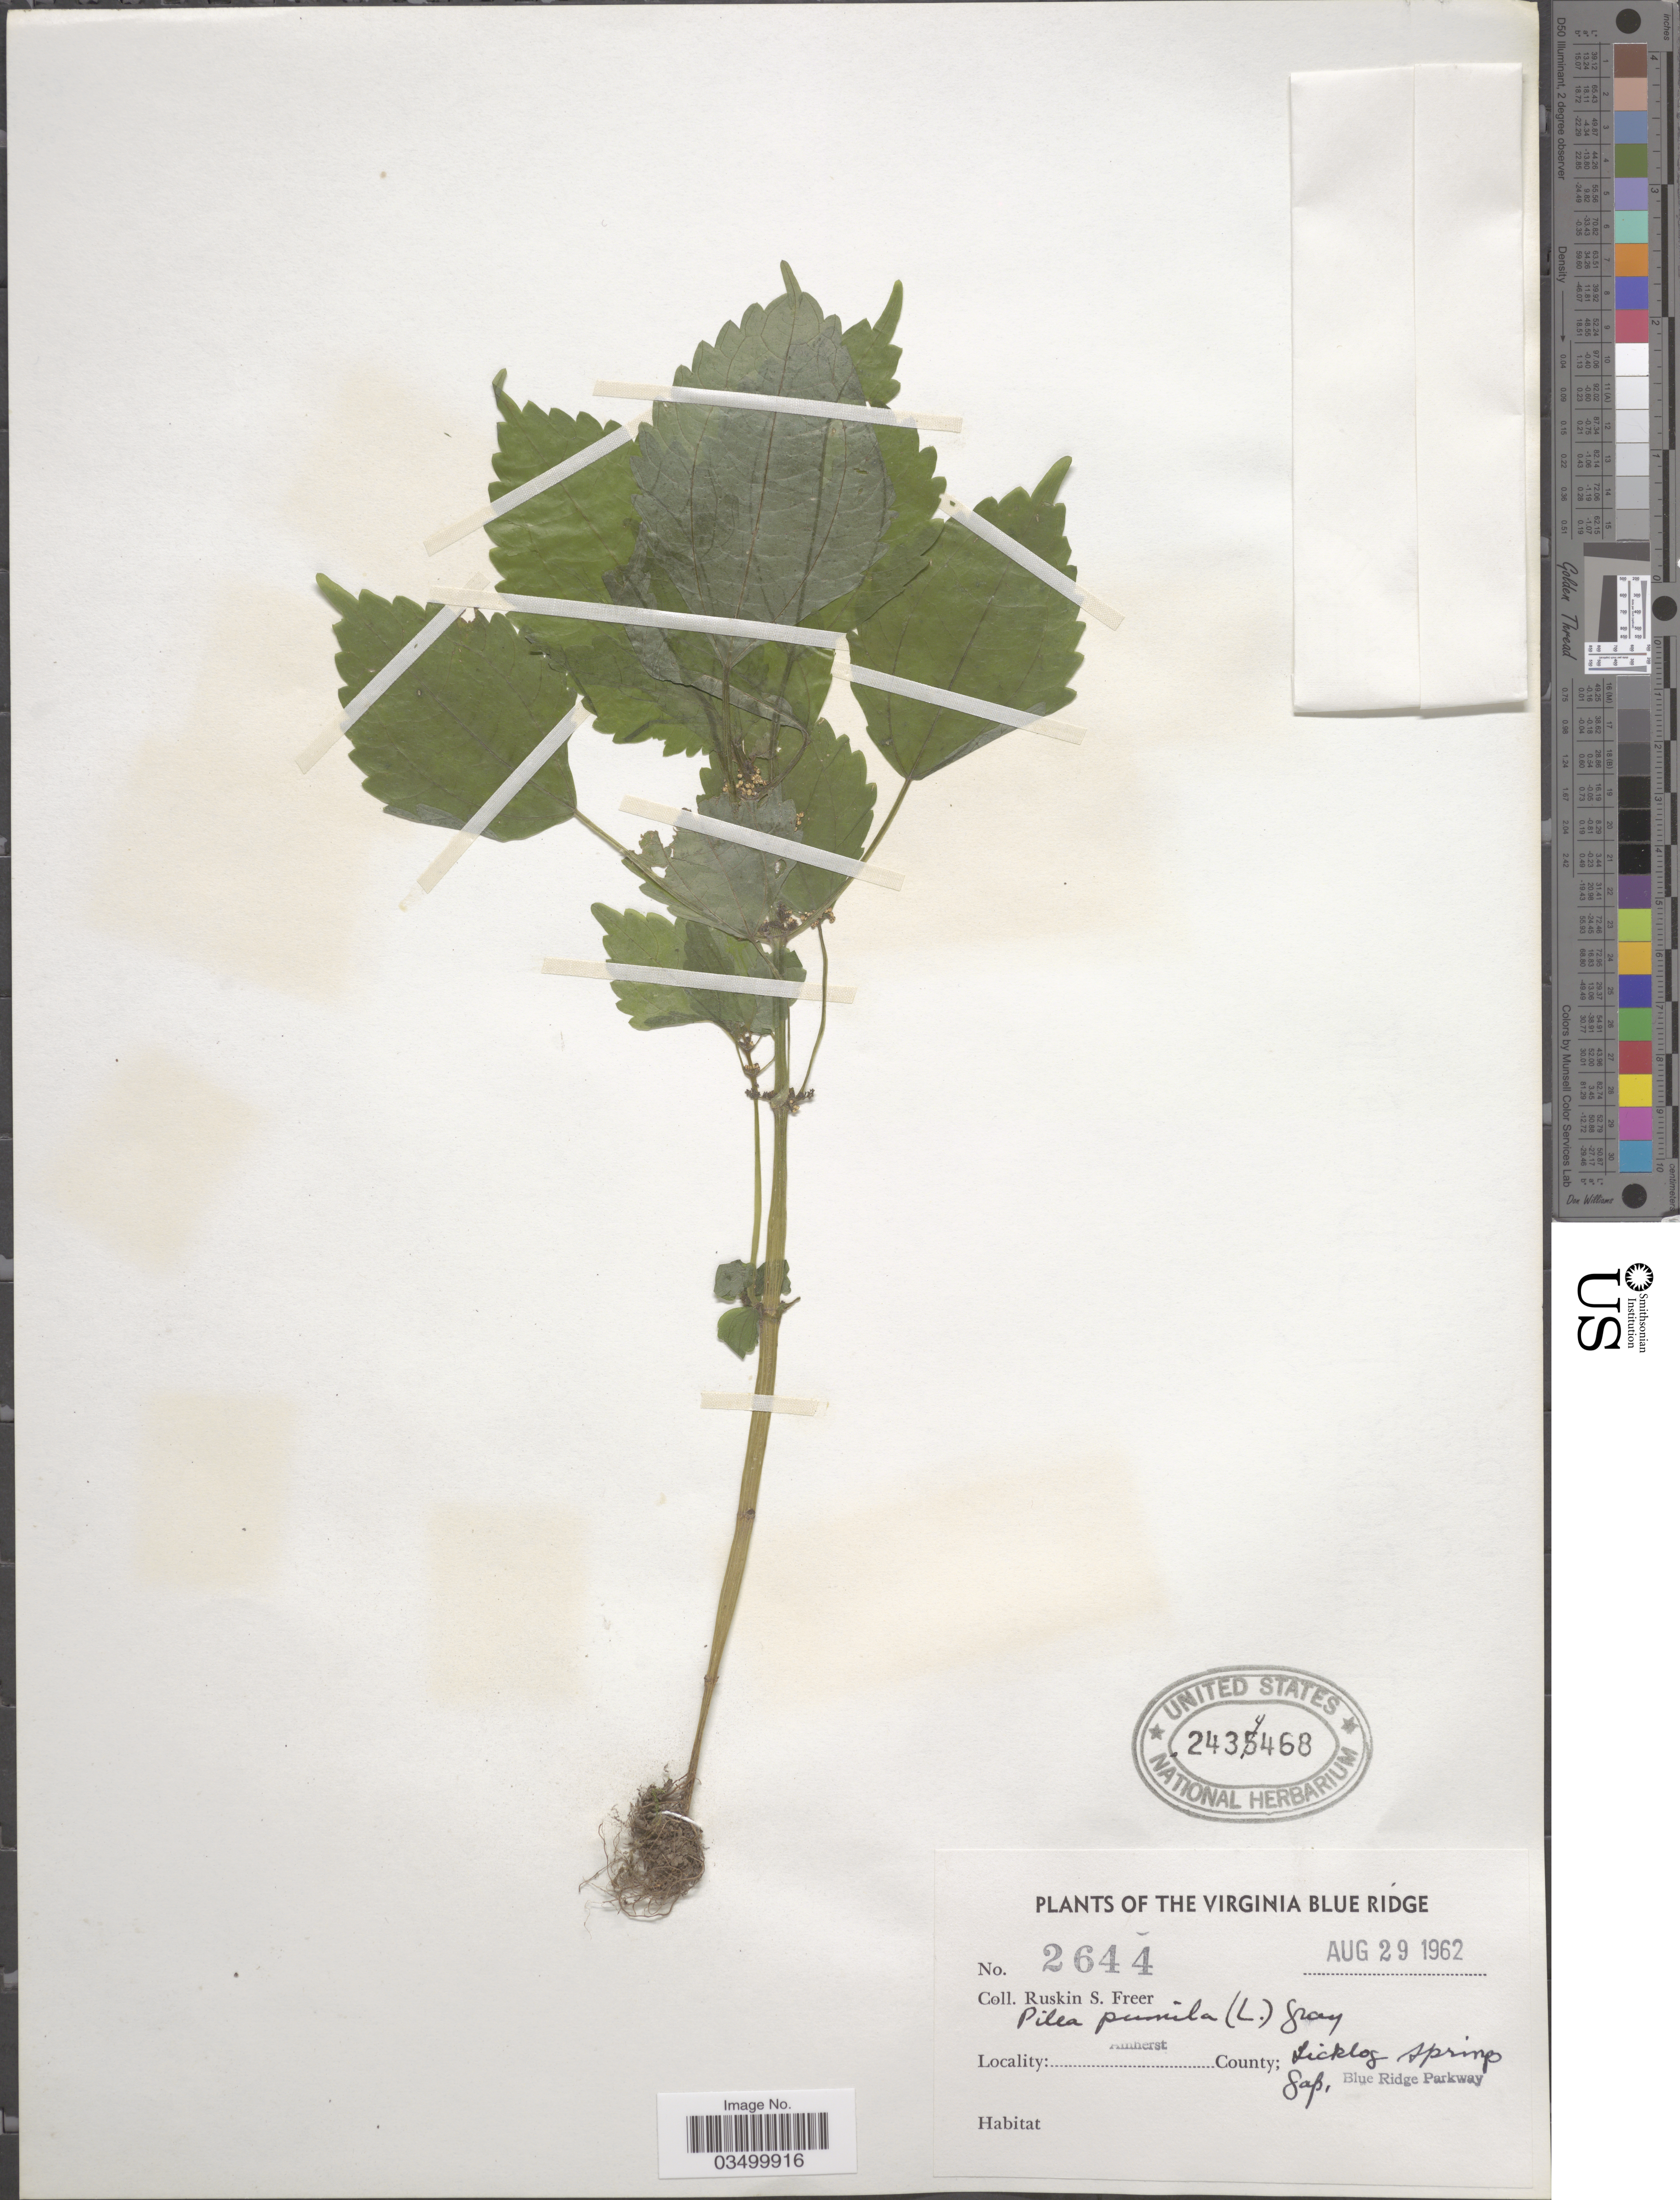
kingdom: Plantae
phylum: Tracheophyta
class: Magnoliopsida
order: Rosales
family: Urticaceae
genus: Pilea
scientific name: Pilea pumila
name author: (L.) A. Gray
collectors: R. Freer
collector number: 2644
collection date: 1962-08-29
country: United States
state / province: Virginia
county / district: Amherst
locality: The Virginia Blue Ridge. Amherst County; Licklog Spring Gap Blue Ridge Parkway.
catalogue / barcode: US 2434468